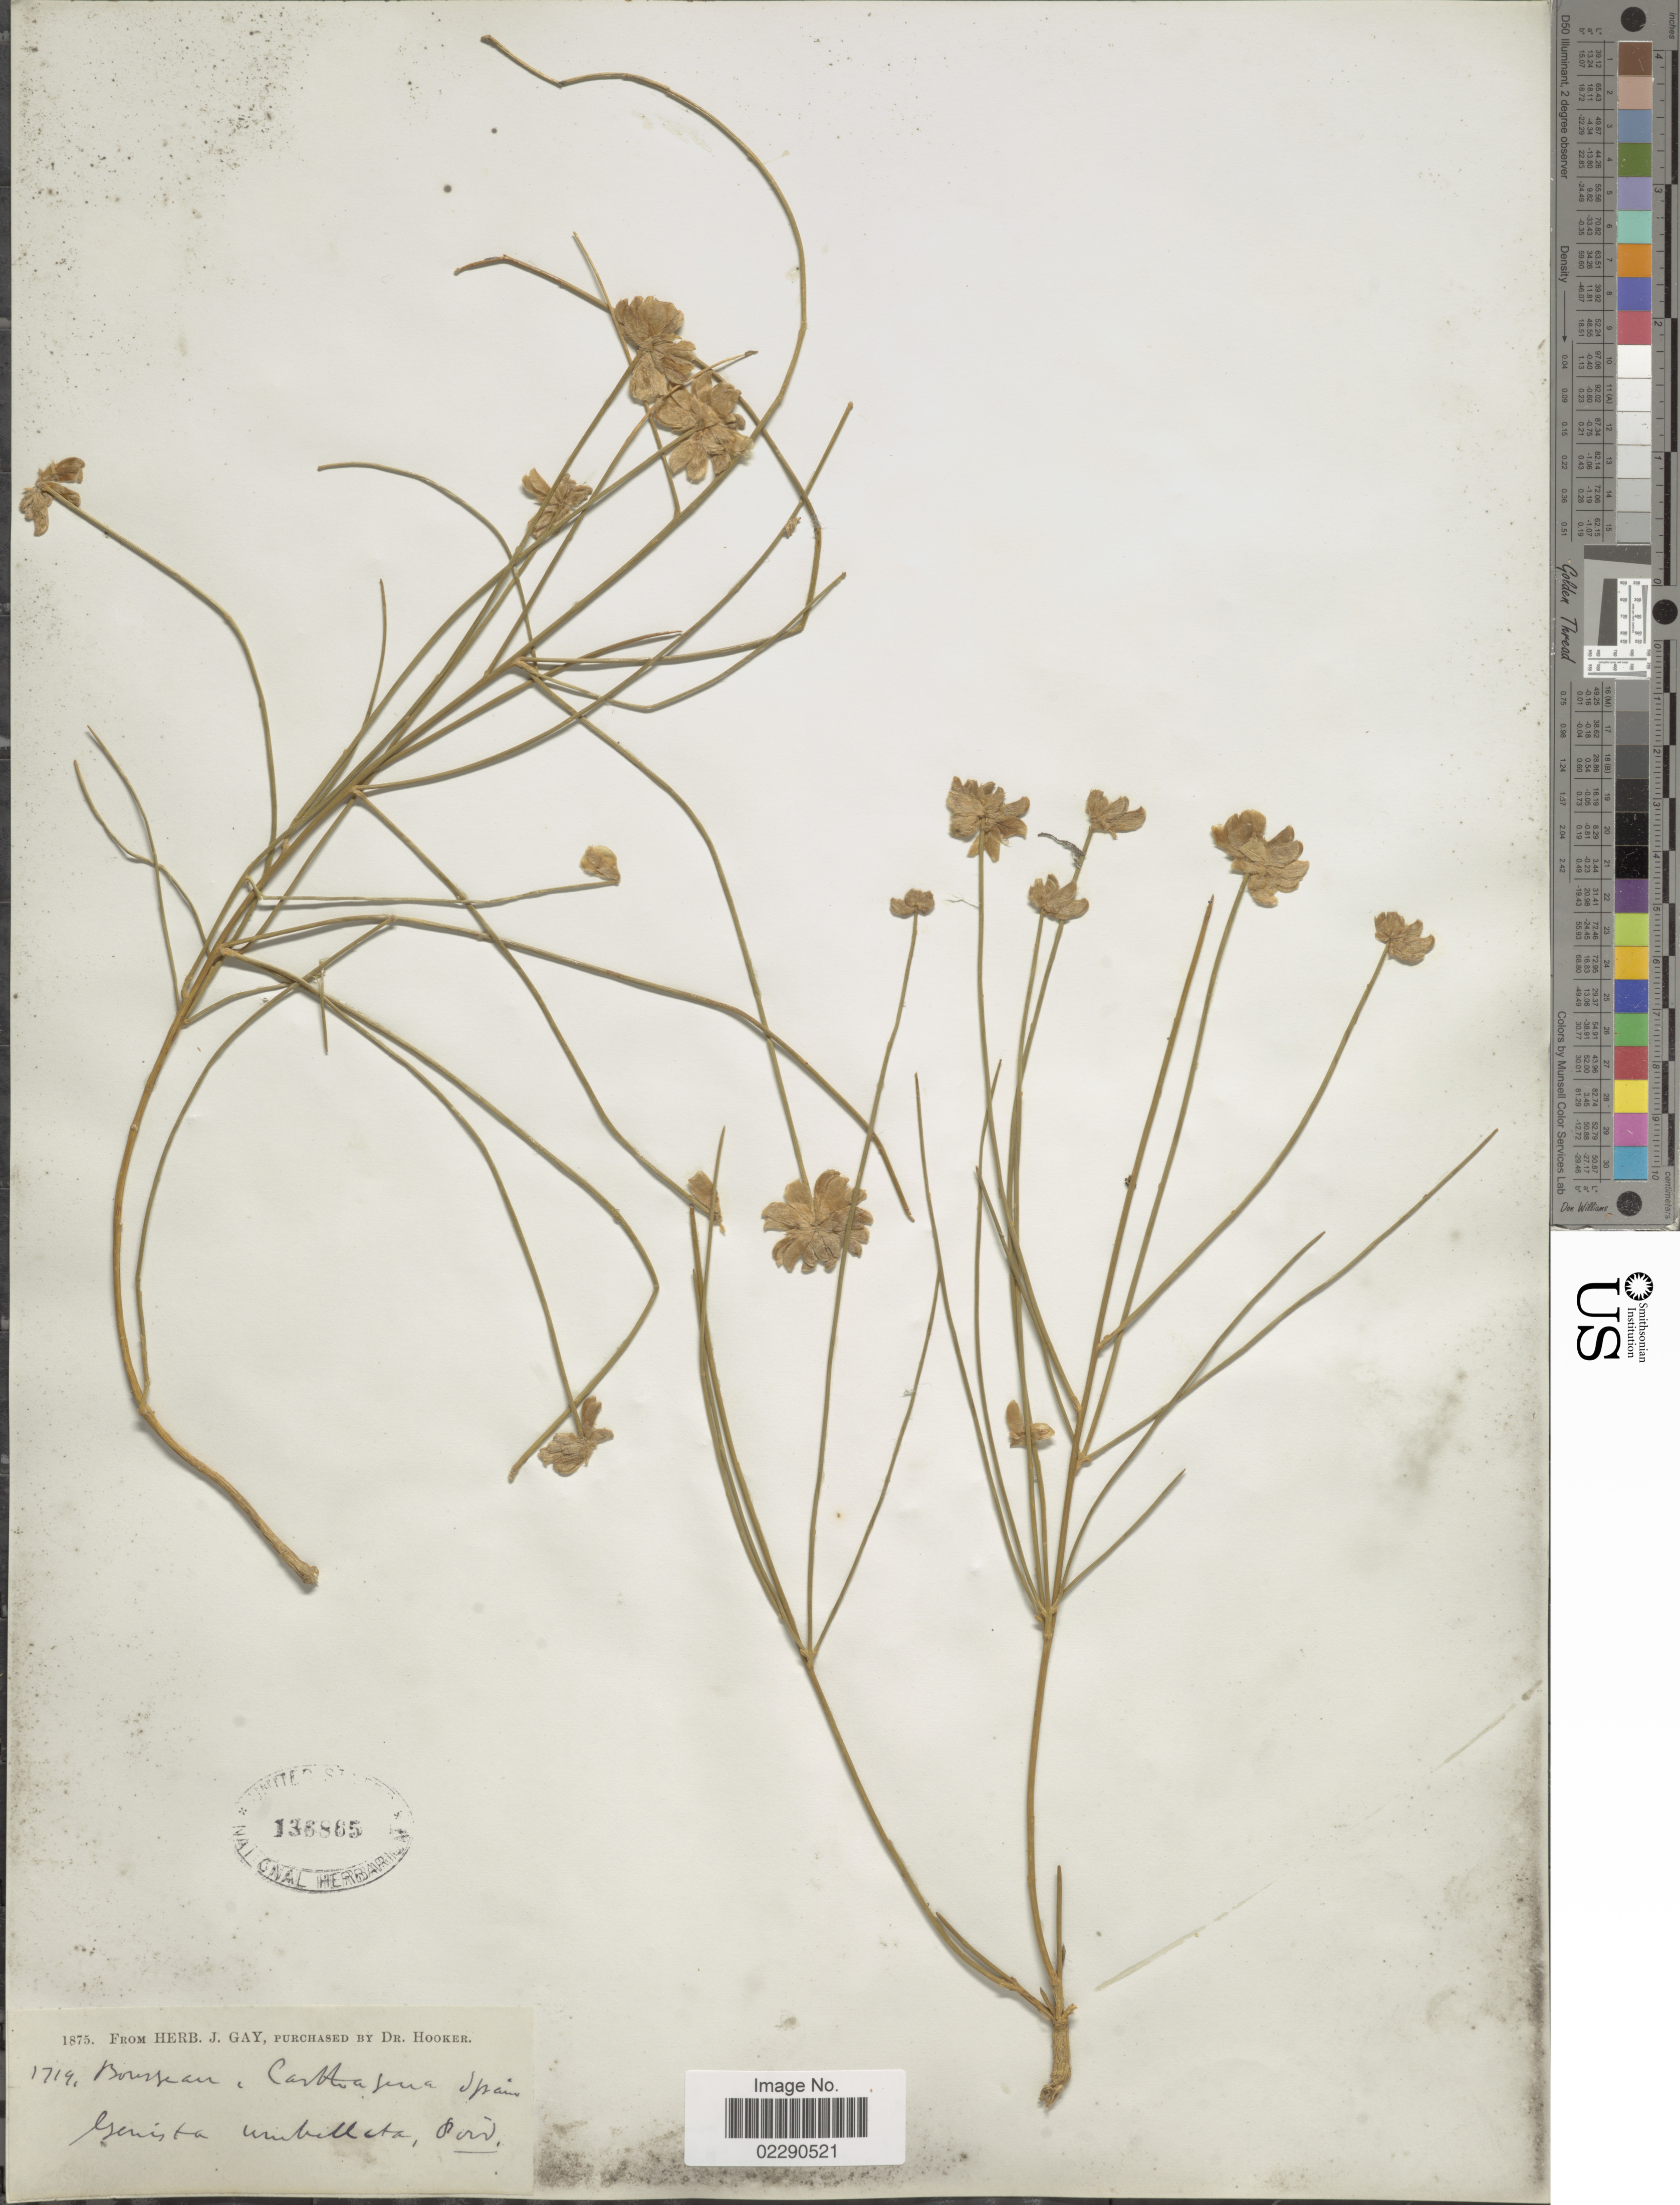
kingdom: Plantae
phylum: Tracheophyta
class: Magnoliopsida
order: Fabales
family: Fabaceae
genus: Genista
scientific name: Genista umbellata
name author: (L'Hér.) Poir.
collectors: -. Bourgeau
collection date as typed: Transcribed d/m/y: //1719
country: Spain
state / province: Murcia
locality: Carthagena (Cartagena)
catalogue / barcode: US 136865